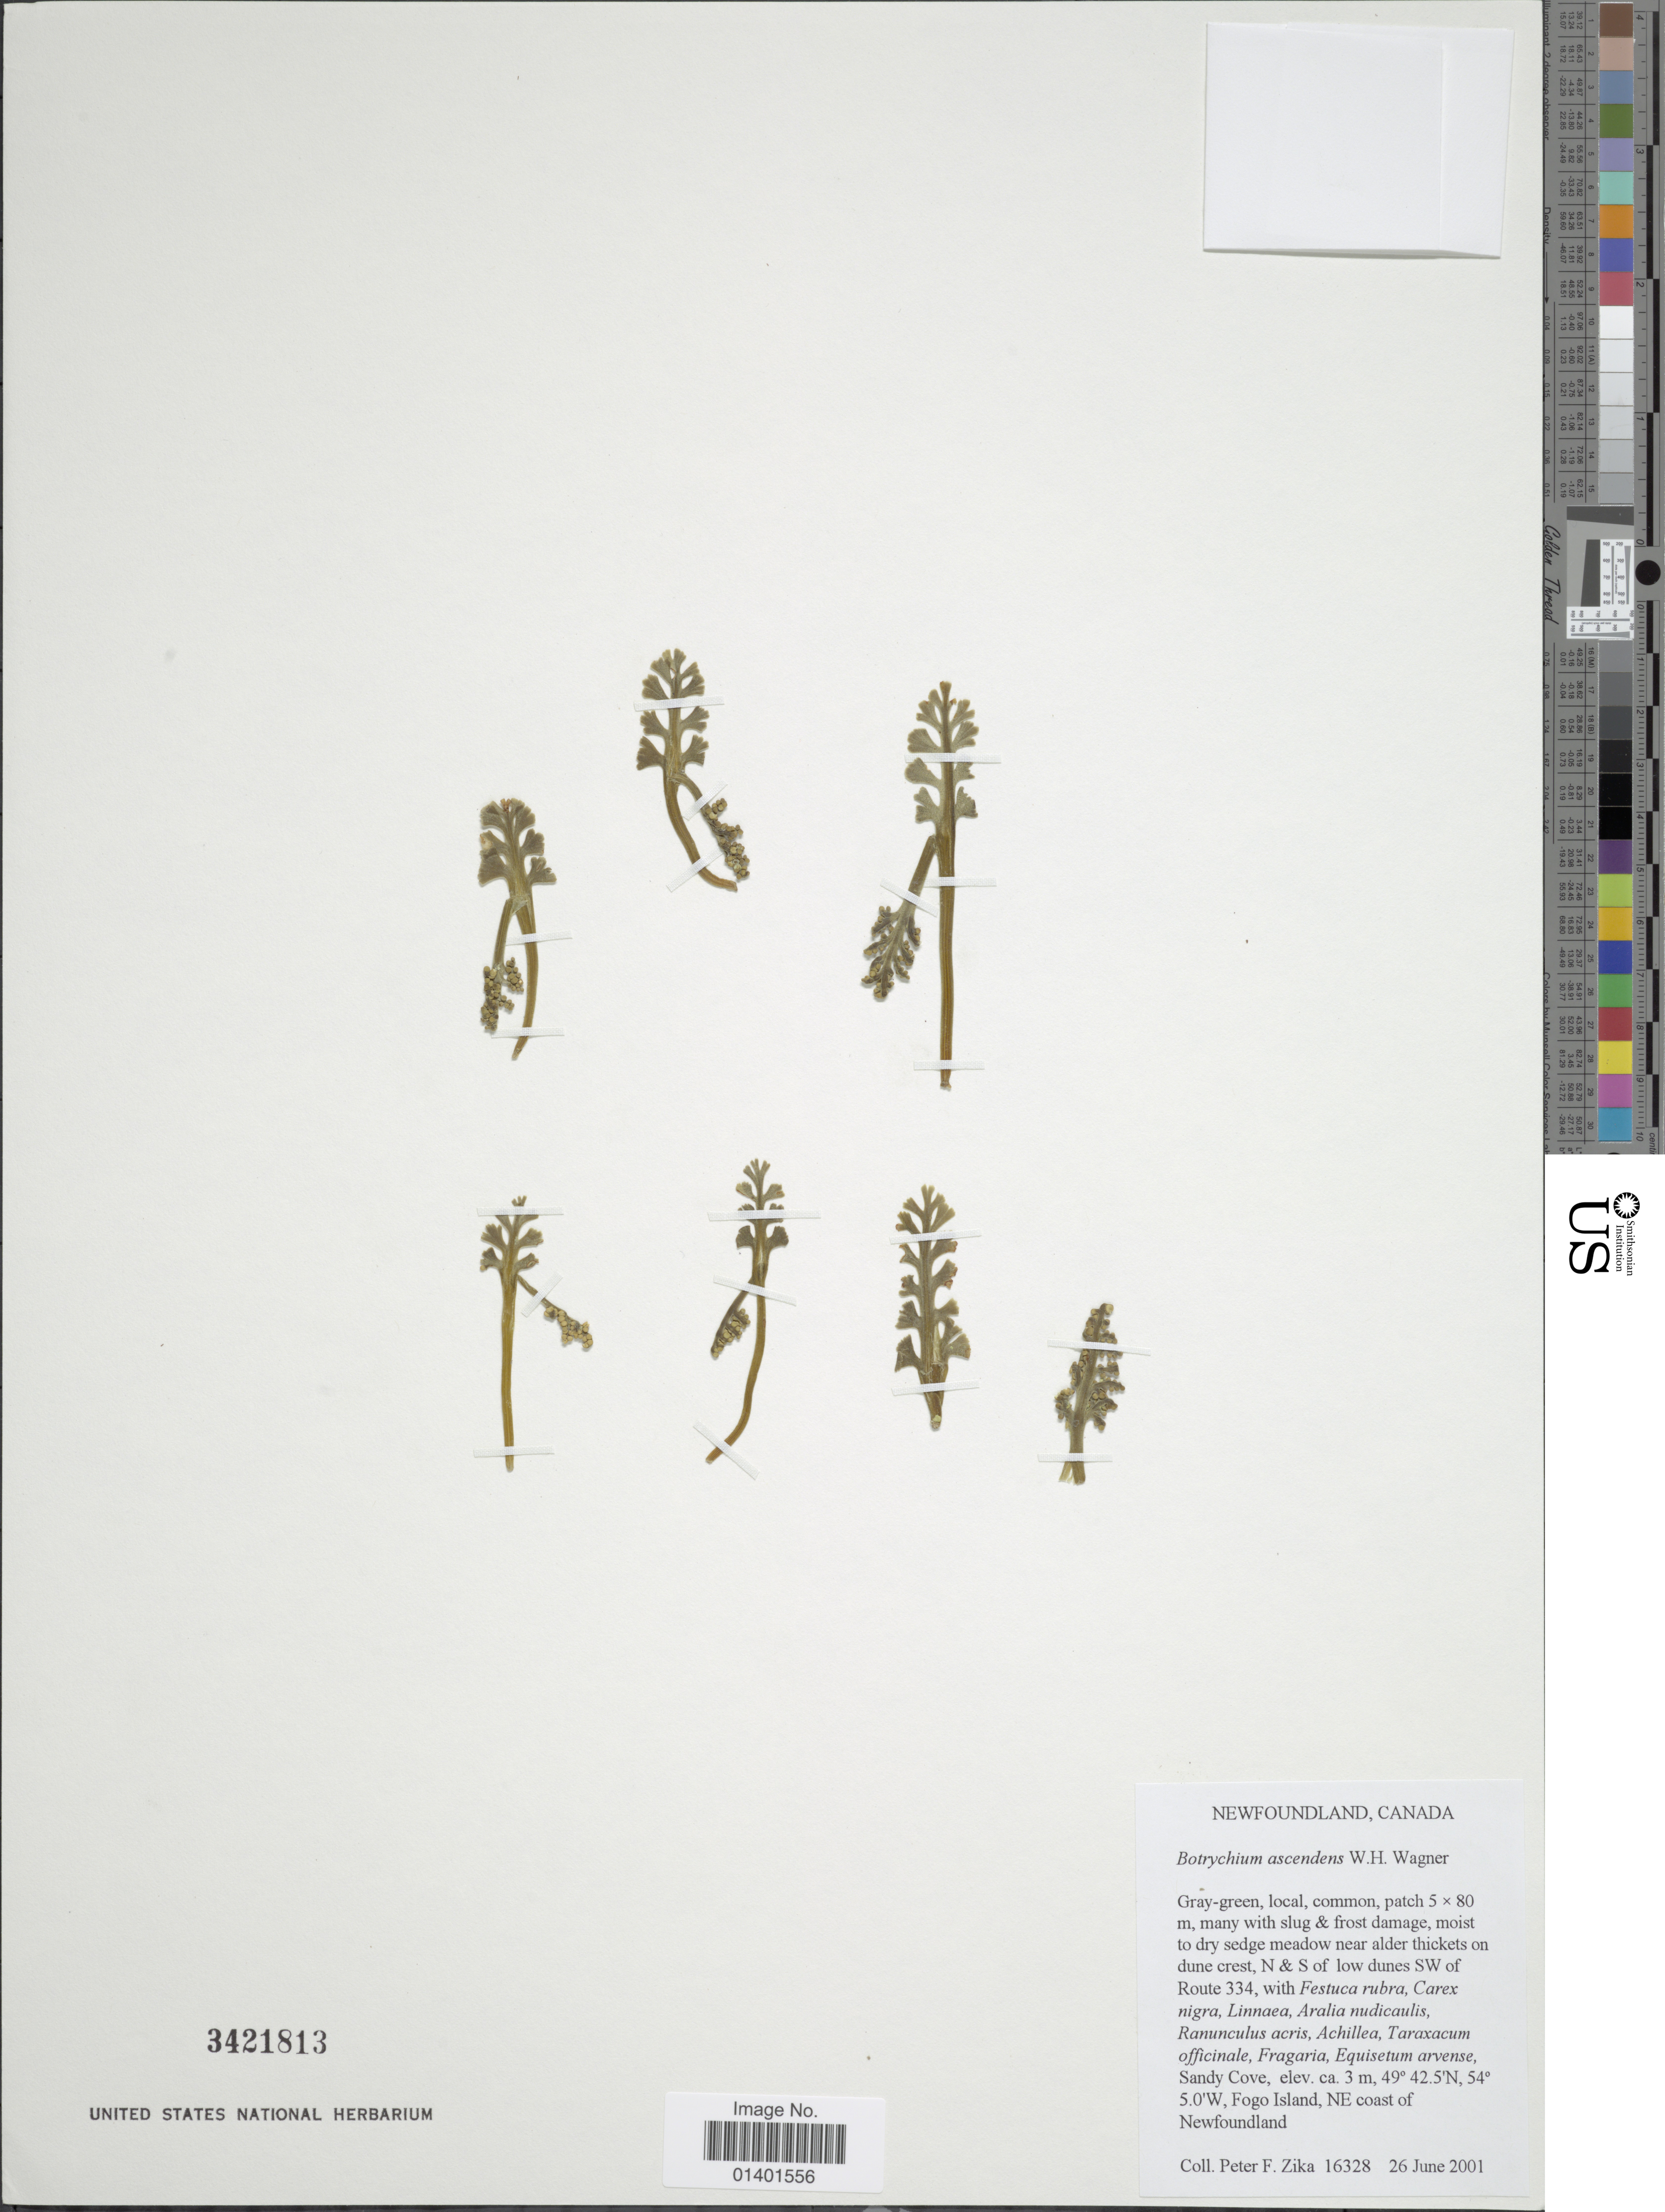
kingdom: Plantae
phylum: Tracheophyta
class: Polypodiopsida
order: Ophioglossales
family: Ophioglossaceae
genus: Botrychium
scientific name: Botrychium ascendens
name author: W.H. Wagner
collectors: P. F. Zika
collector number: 16328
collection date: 2001-06-26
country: Canada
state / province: Newfoundland and Labrador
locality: Sandy Cove, Fogo island, NE coast of Newfoundland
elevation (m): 3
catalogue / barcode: US 3421813